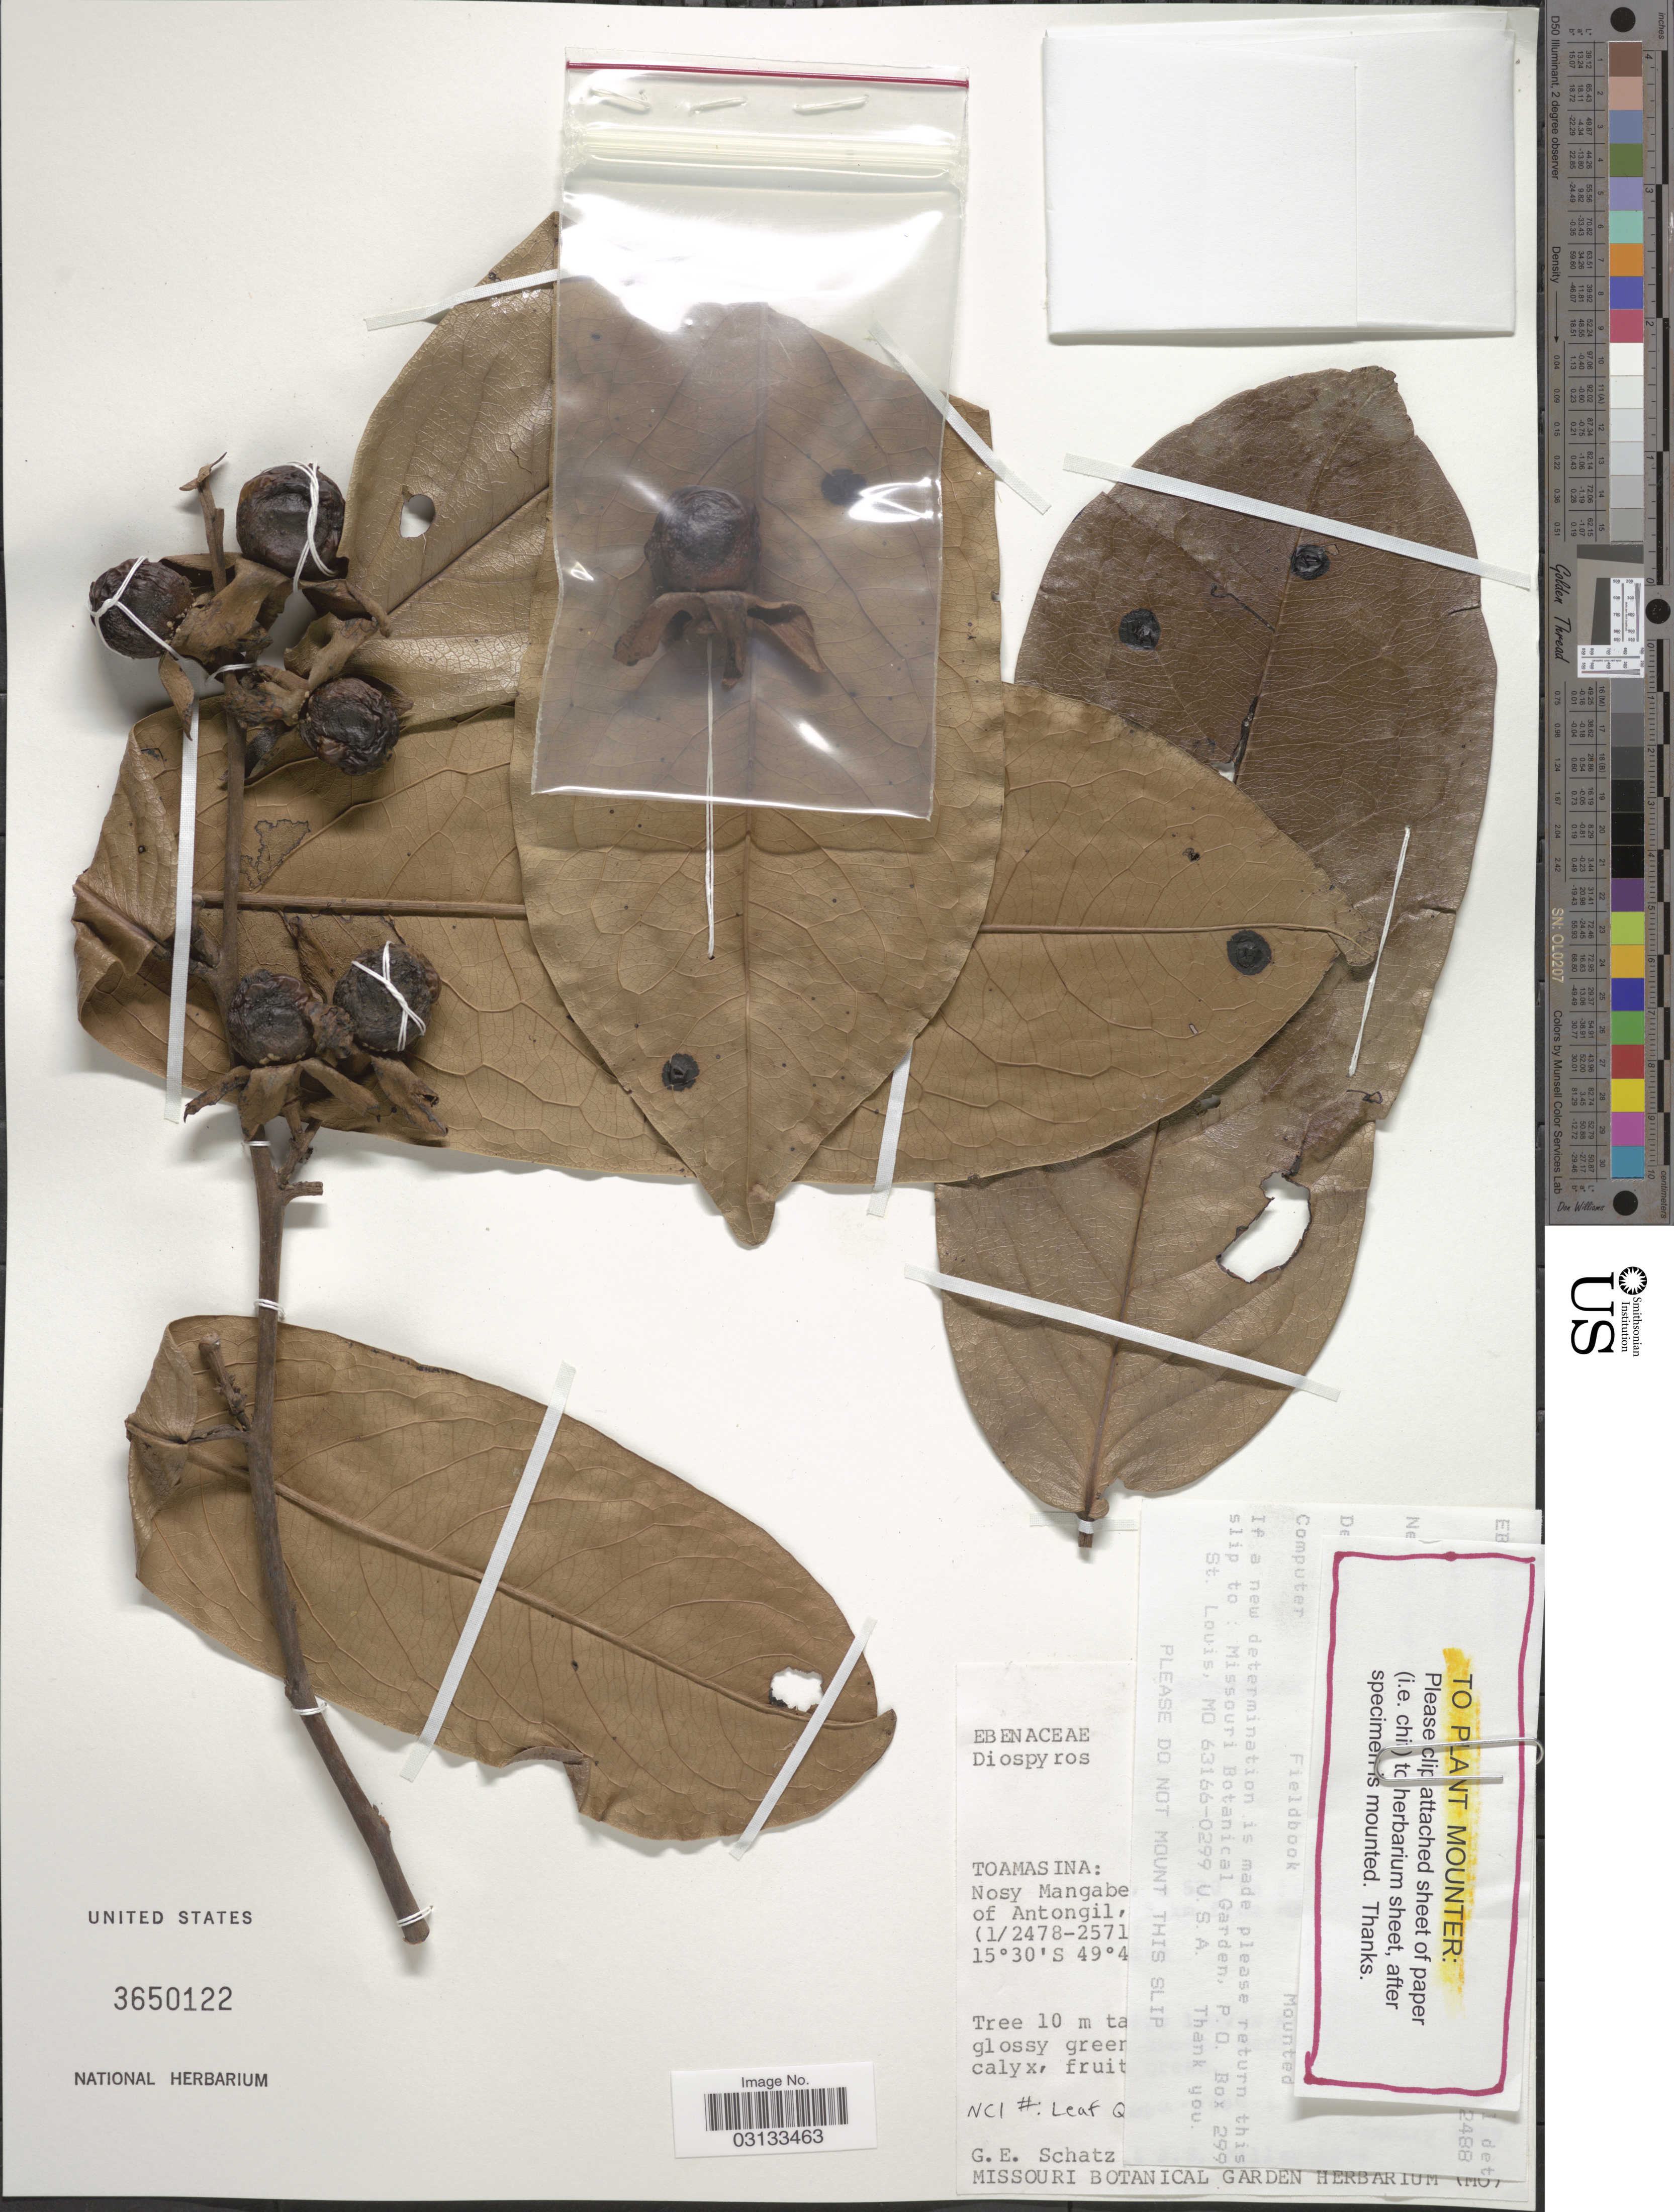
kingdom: Plantae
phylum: Tracheophyta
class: Magnoliopsida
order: Ericales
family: Ebenaceae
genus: Diospyros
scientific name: Diospyros sp.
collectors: G. Schatz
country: Madagascar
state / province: Sofia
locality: Nosy Mangabe [illegible text] of Antongil, [illegible text] (1/2478-2571 [illegible text].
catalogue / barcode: US 3650122